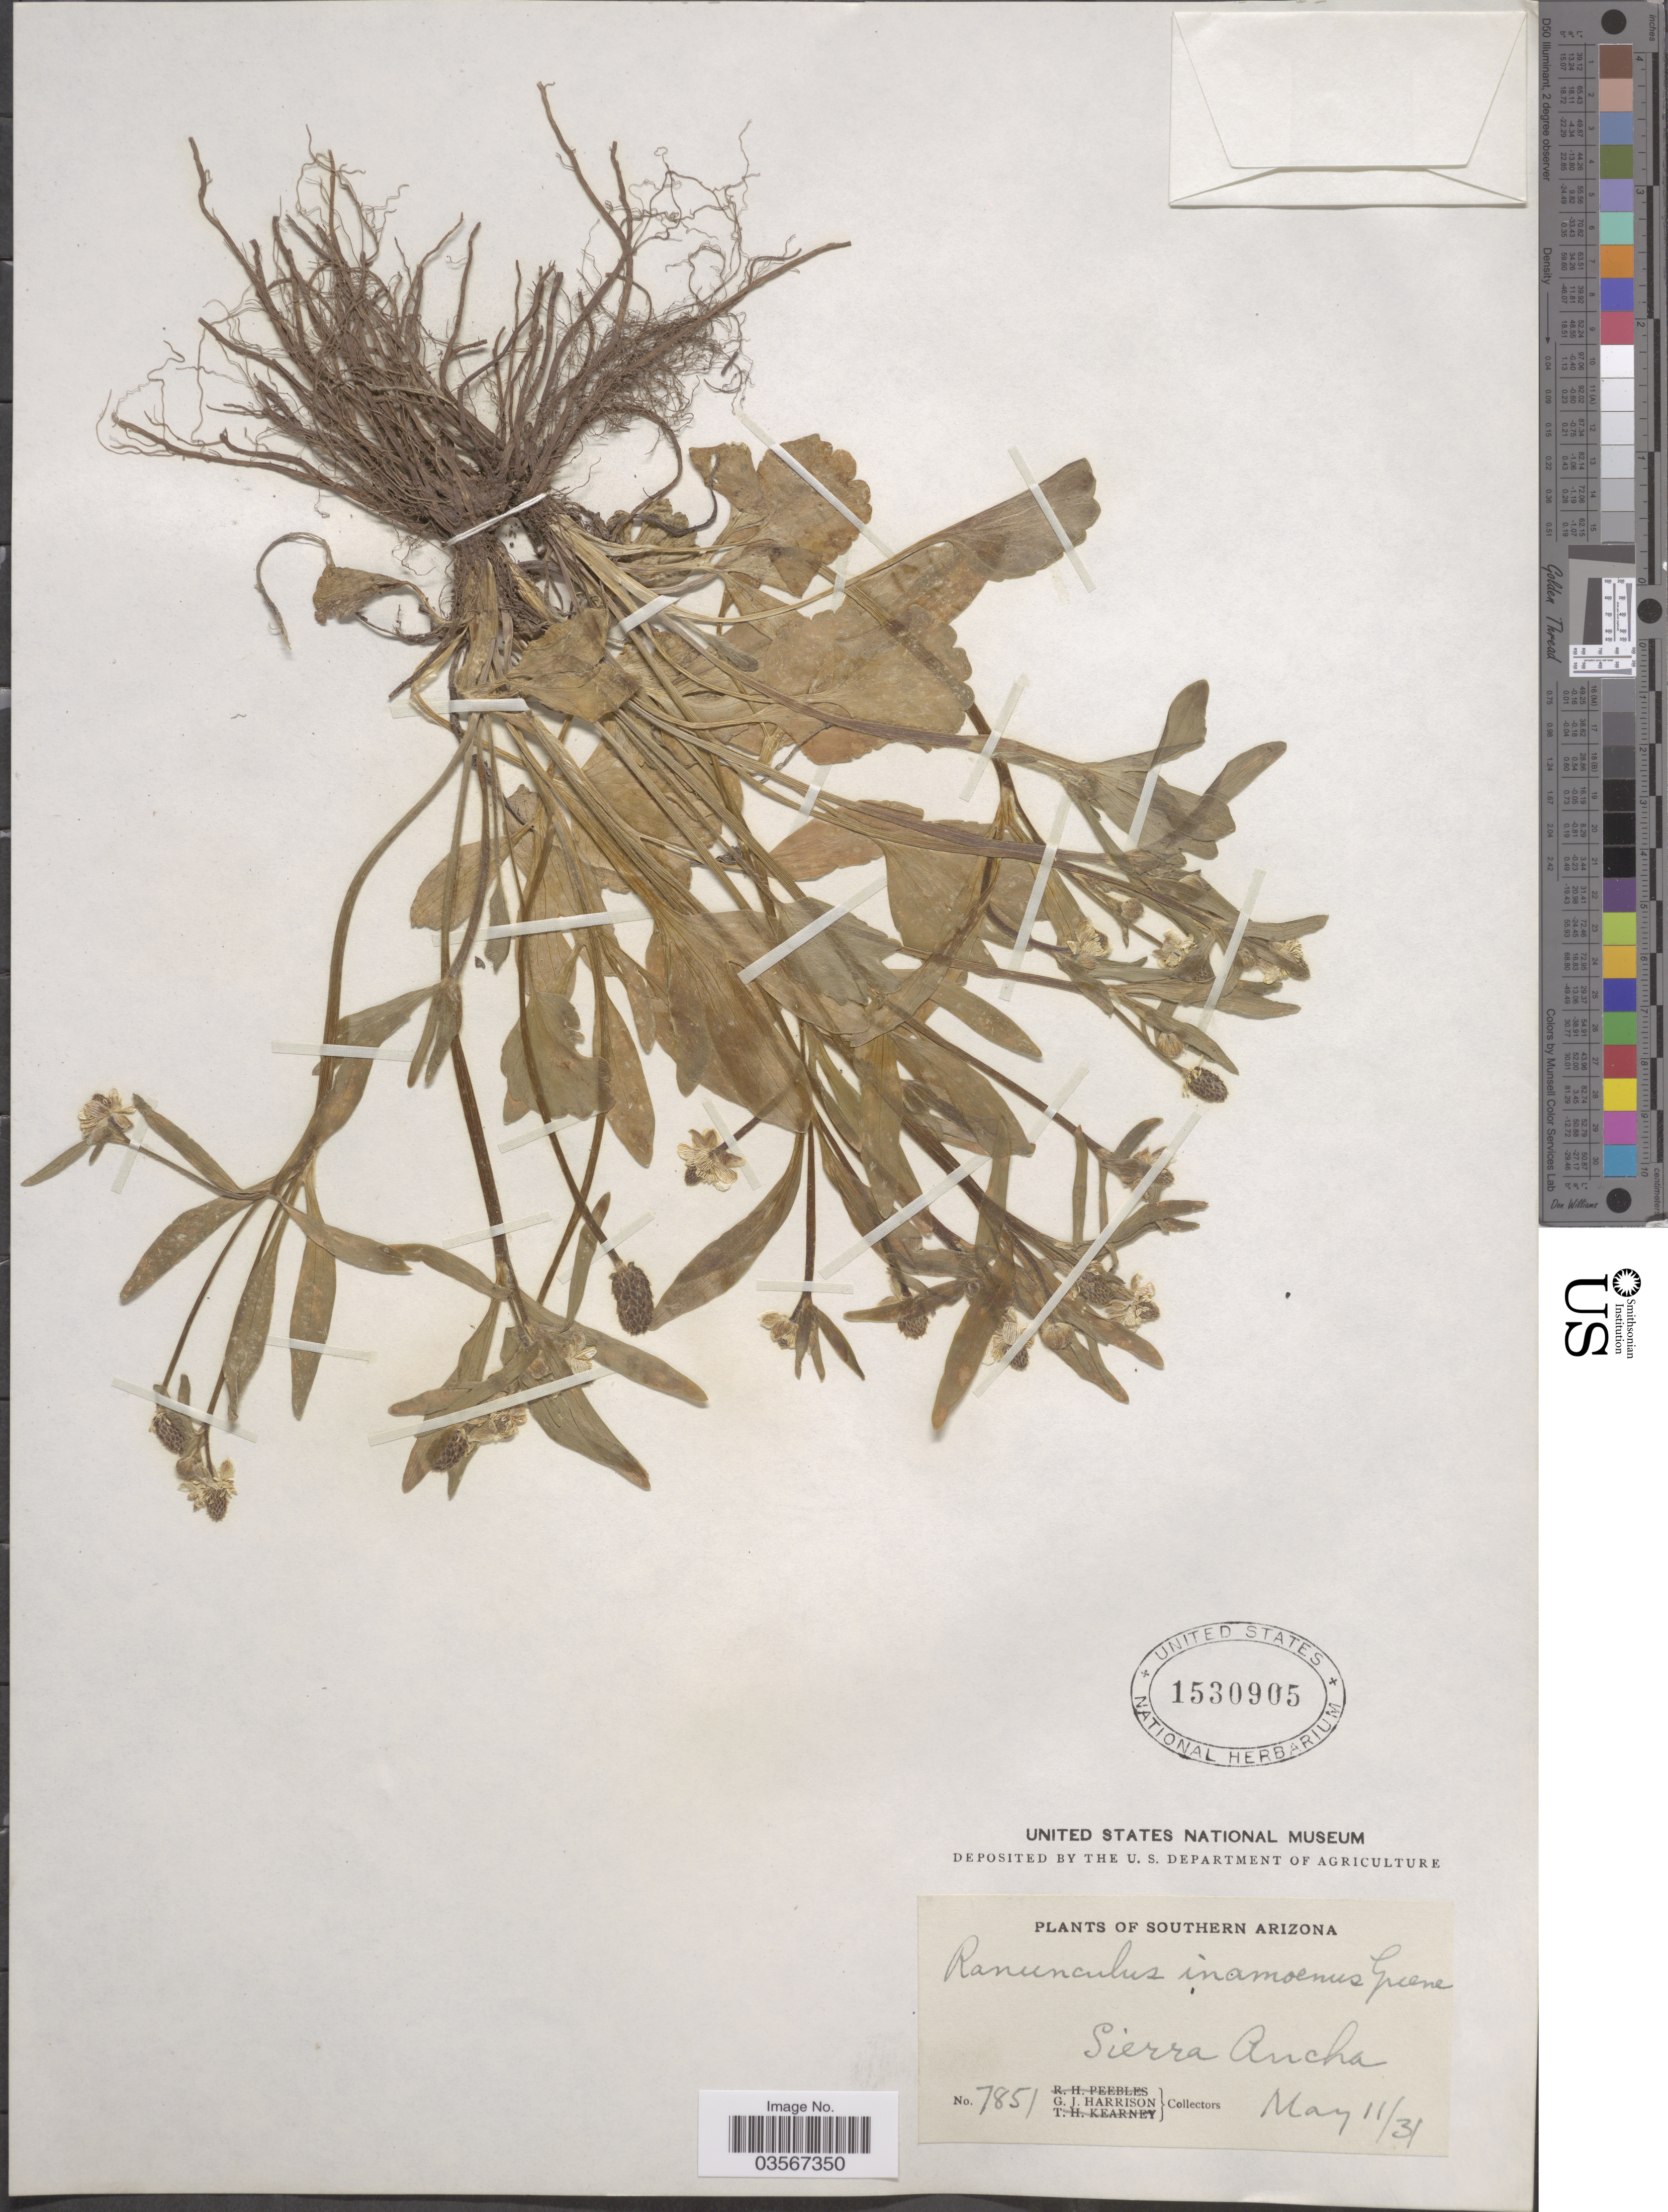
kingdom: Plantae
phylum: Tracheophyta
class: Magnoliopsida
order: Ranunculales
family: Ranunculaceae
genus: Ranunculus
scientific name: Ranunculus inamoenus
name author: Greene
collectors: G. J. Harrison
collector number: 7851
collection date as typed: Transcribed d/m/y: 11/5/31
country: United States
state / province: Arizona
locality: Southern Arizona. Sierra Ancha.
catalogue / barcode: US 1530905